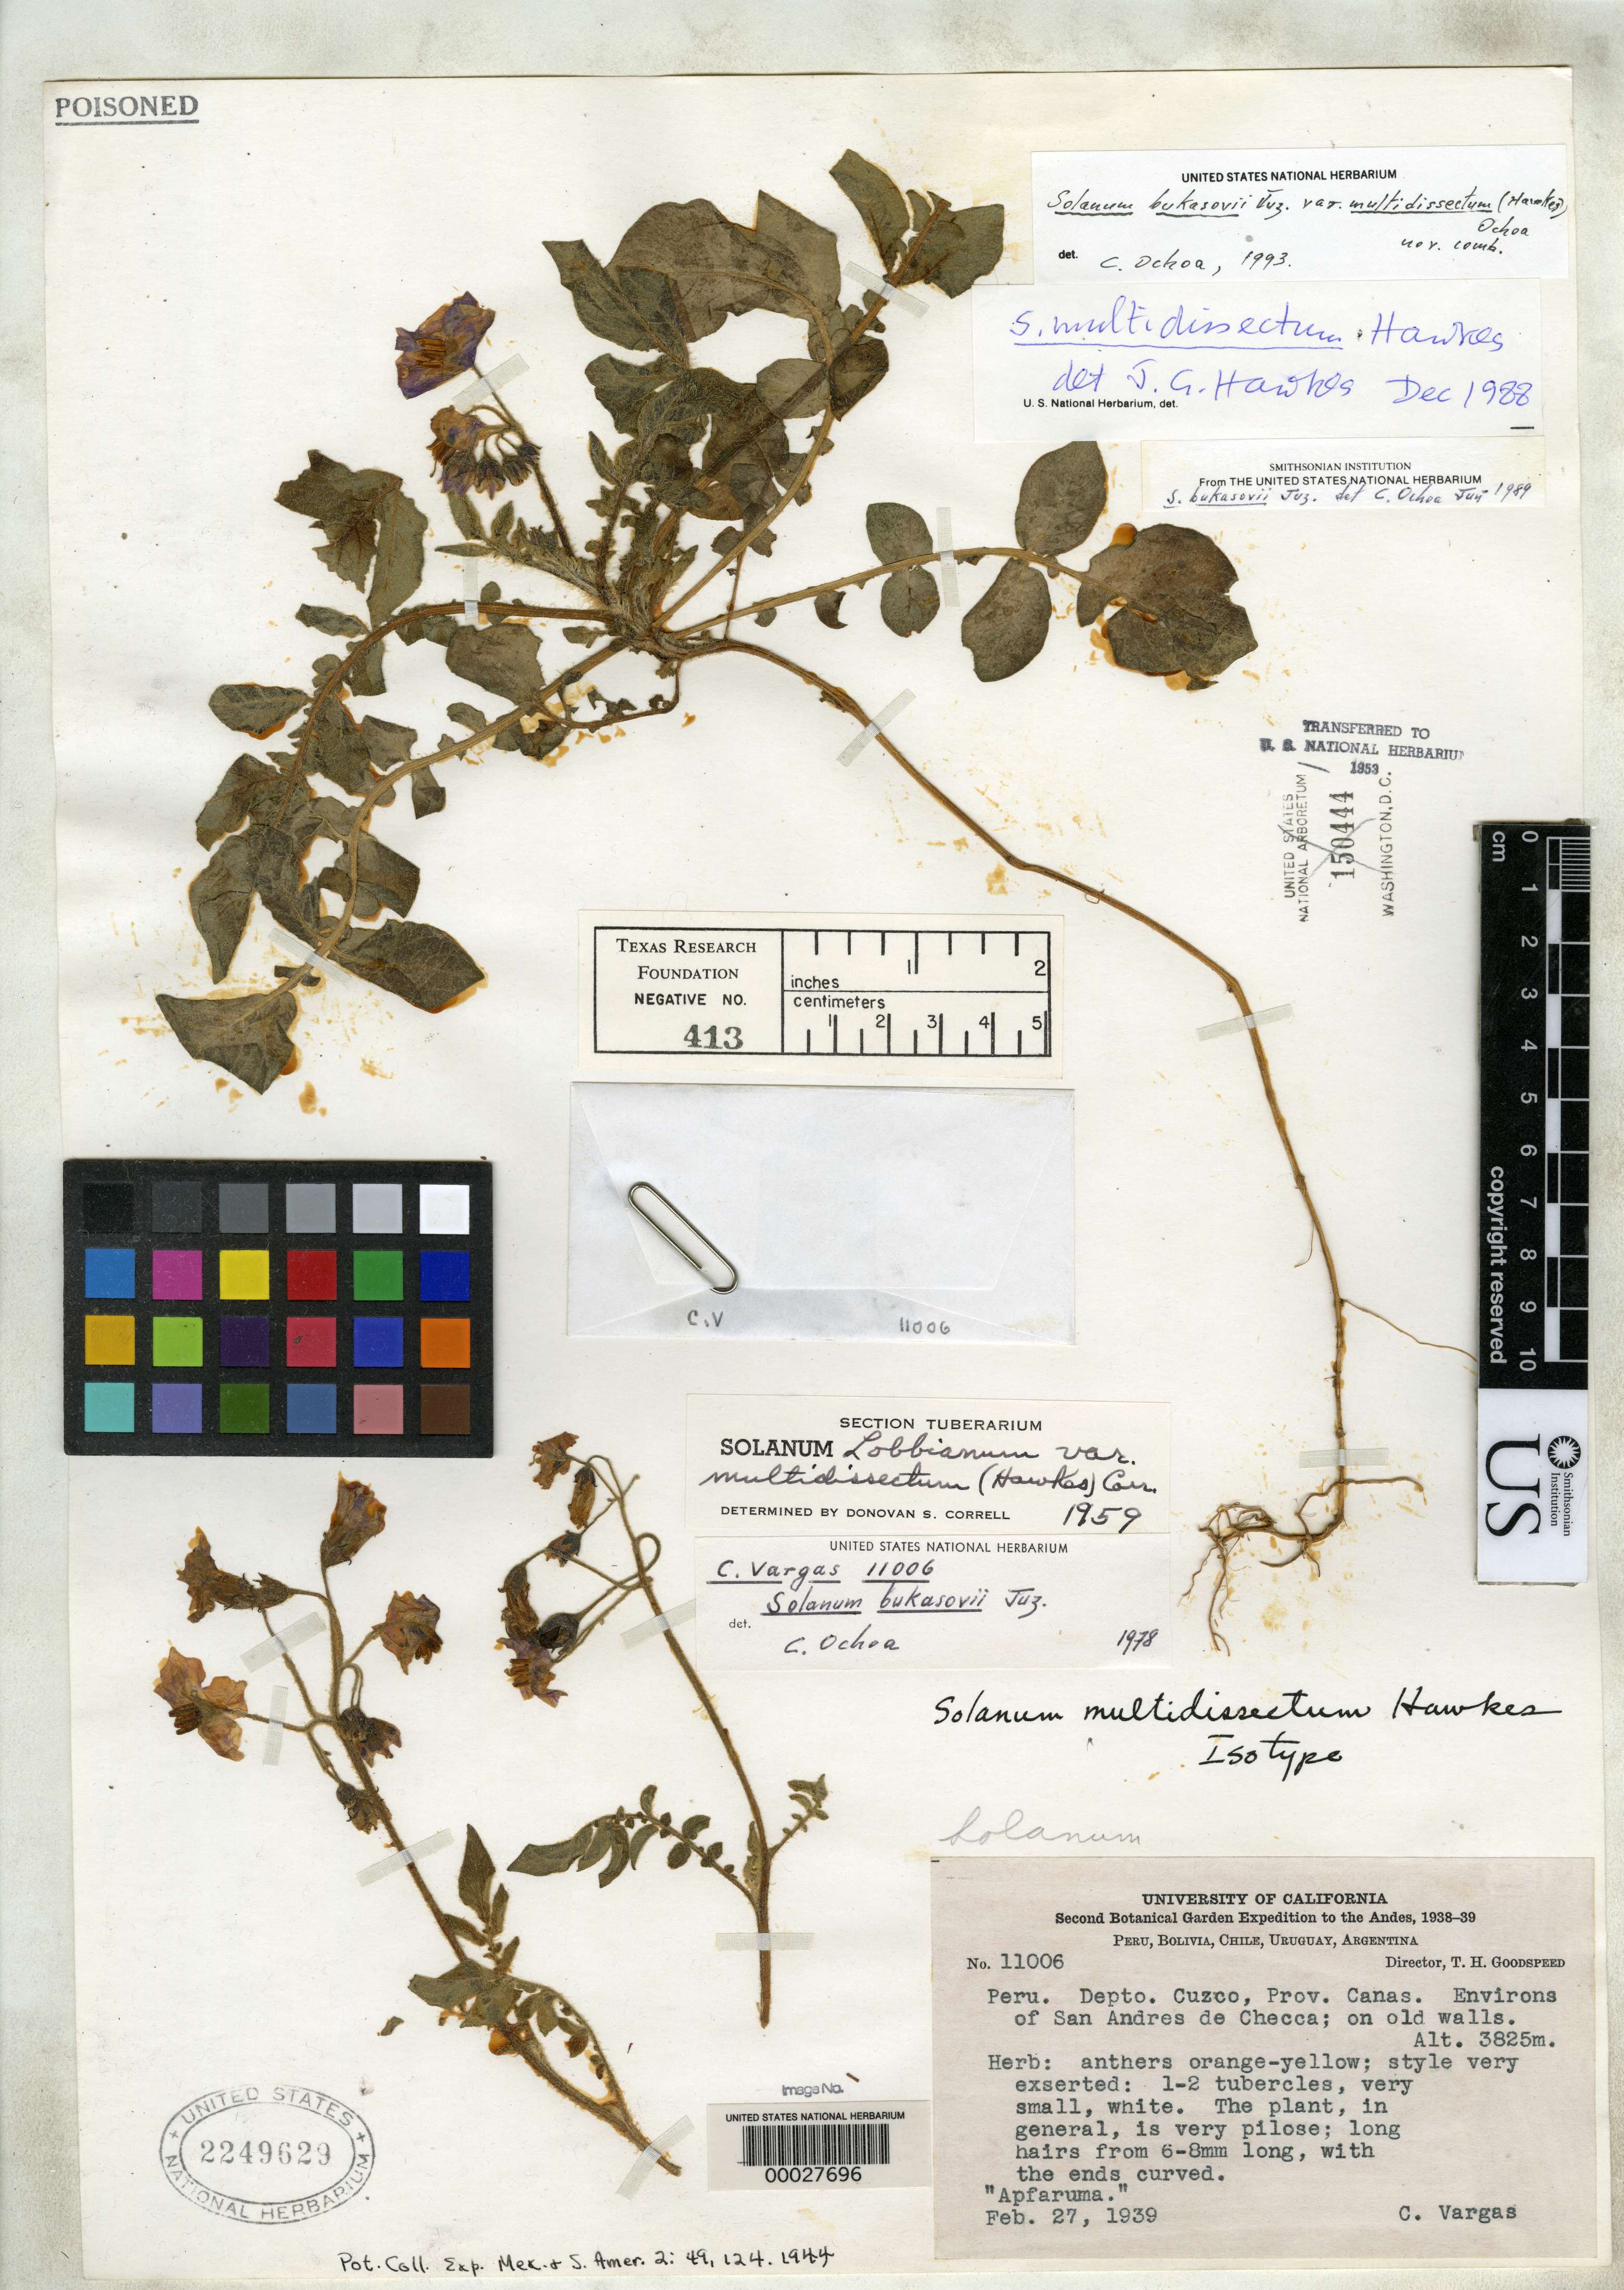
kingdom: Plantae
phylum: Tracheophyta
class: Magnoliopsida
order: Solanales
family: Solanaceae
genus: Solanum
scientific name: Solanum multidissectum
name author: Hawkes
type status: Isotype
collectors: C. Vargas Calderón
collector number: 11006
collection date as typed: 27 Feb 1939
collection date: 1939-02-27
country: Peru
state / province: Cusco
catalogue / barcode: US 2249629